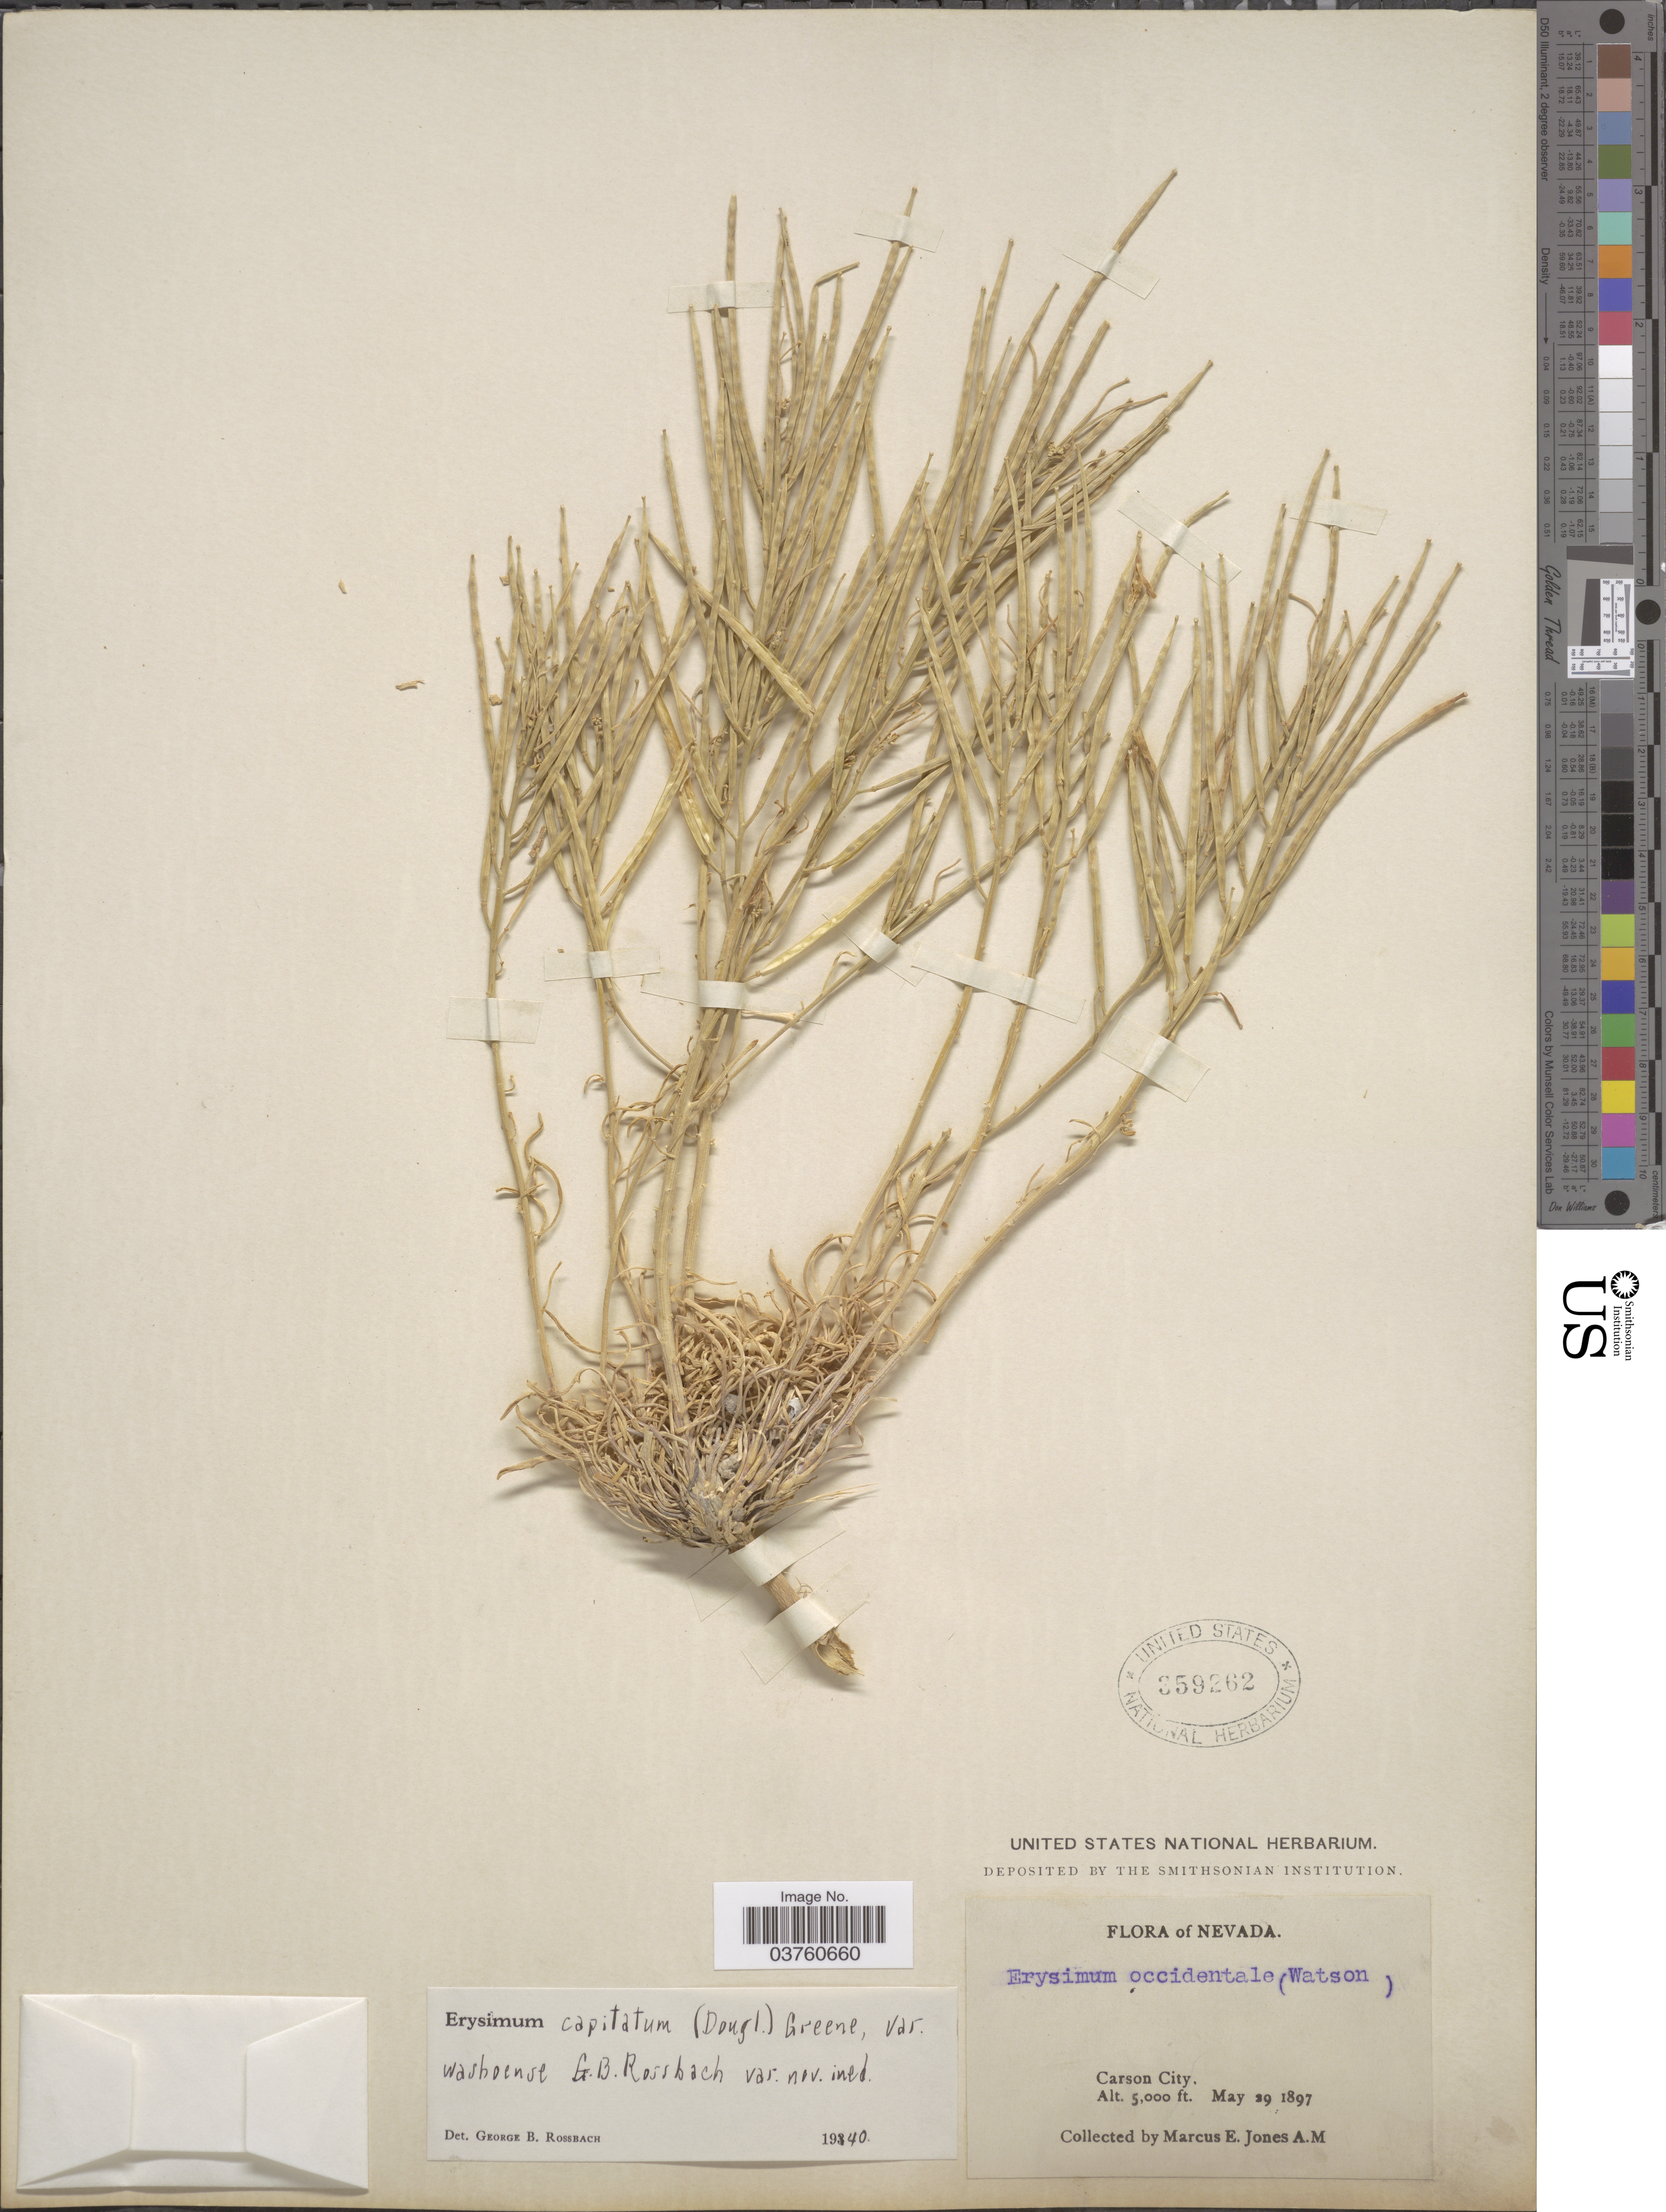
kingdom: Plantae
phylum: Tracheophyta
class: Magnoliopsida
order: Brassicales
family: Brassicaceae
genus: Erysimum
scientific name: Erysimum capitatum var. washoense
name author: Rossbach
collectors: M. E. Jones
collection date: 1897-05-29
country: United States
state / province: Nevada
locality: Carson City.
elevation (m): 1524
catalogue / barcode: US 359262